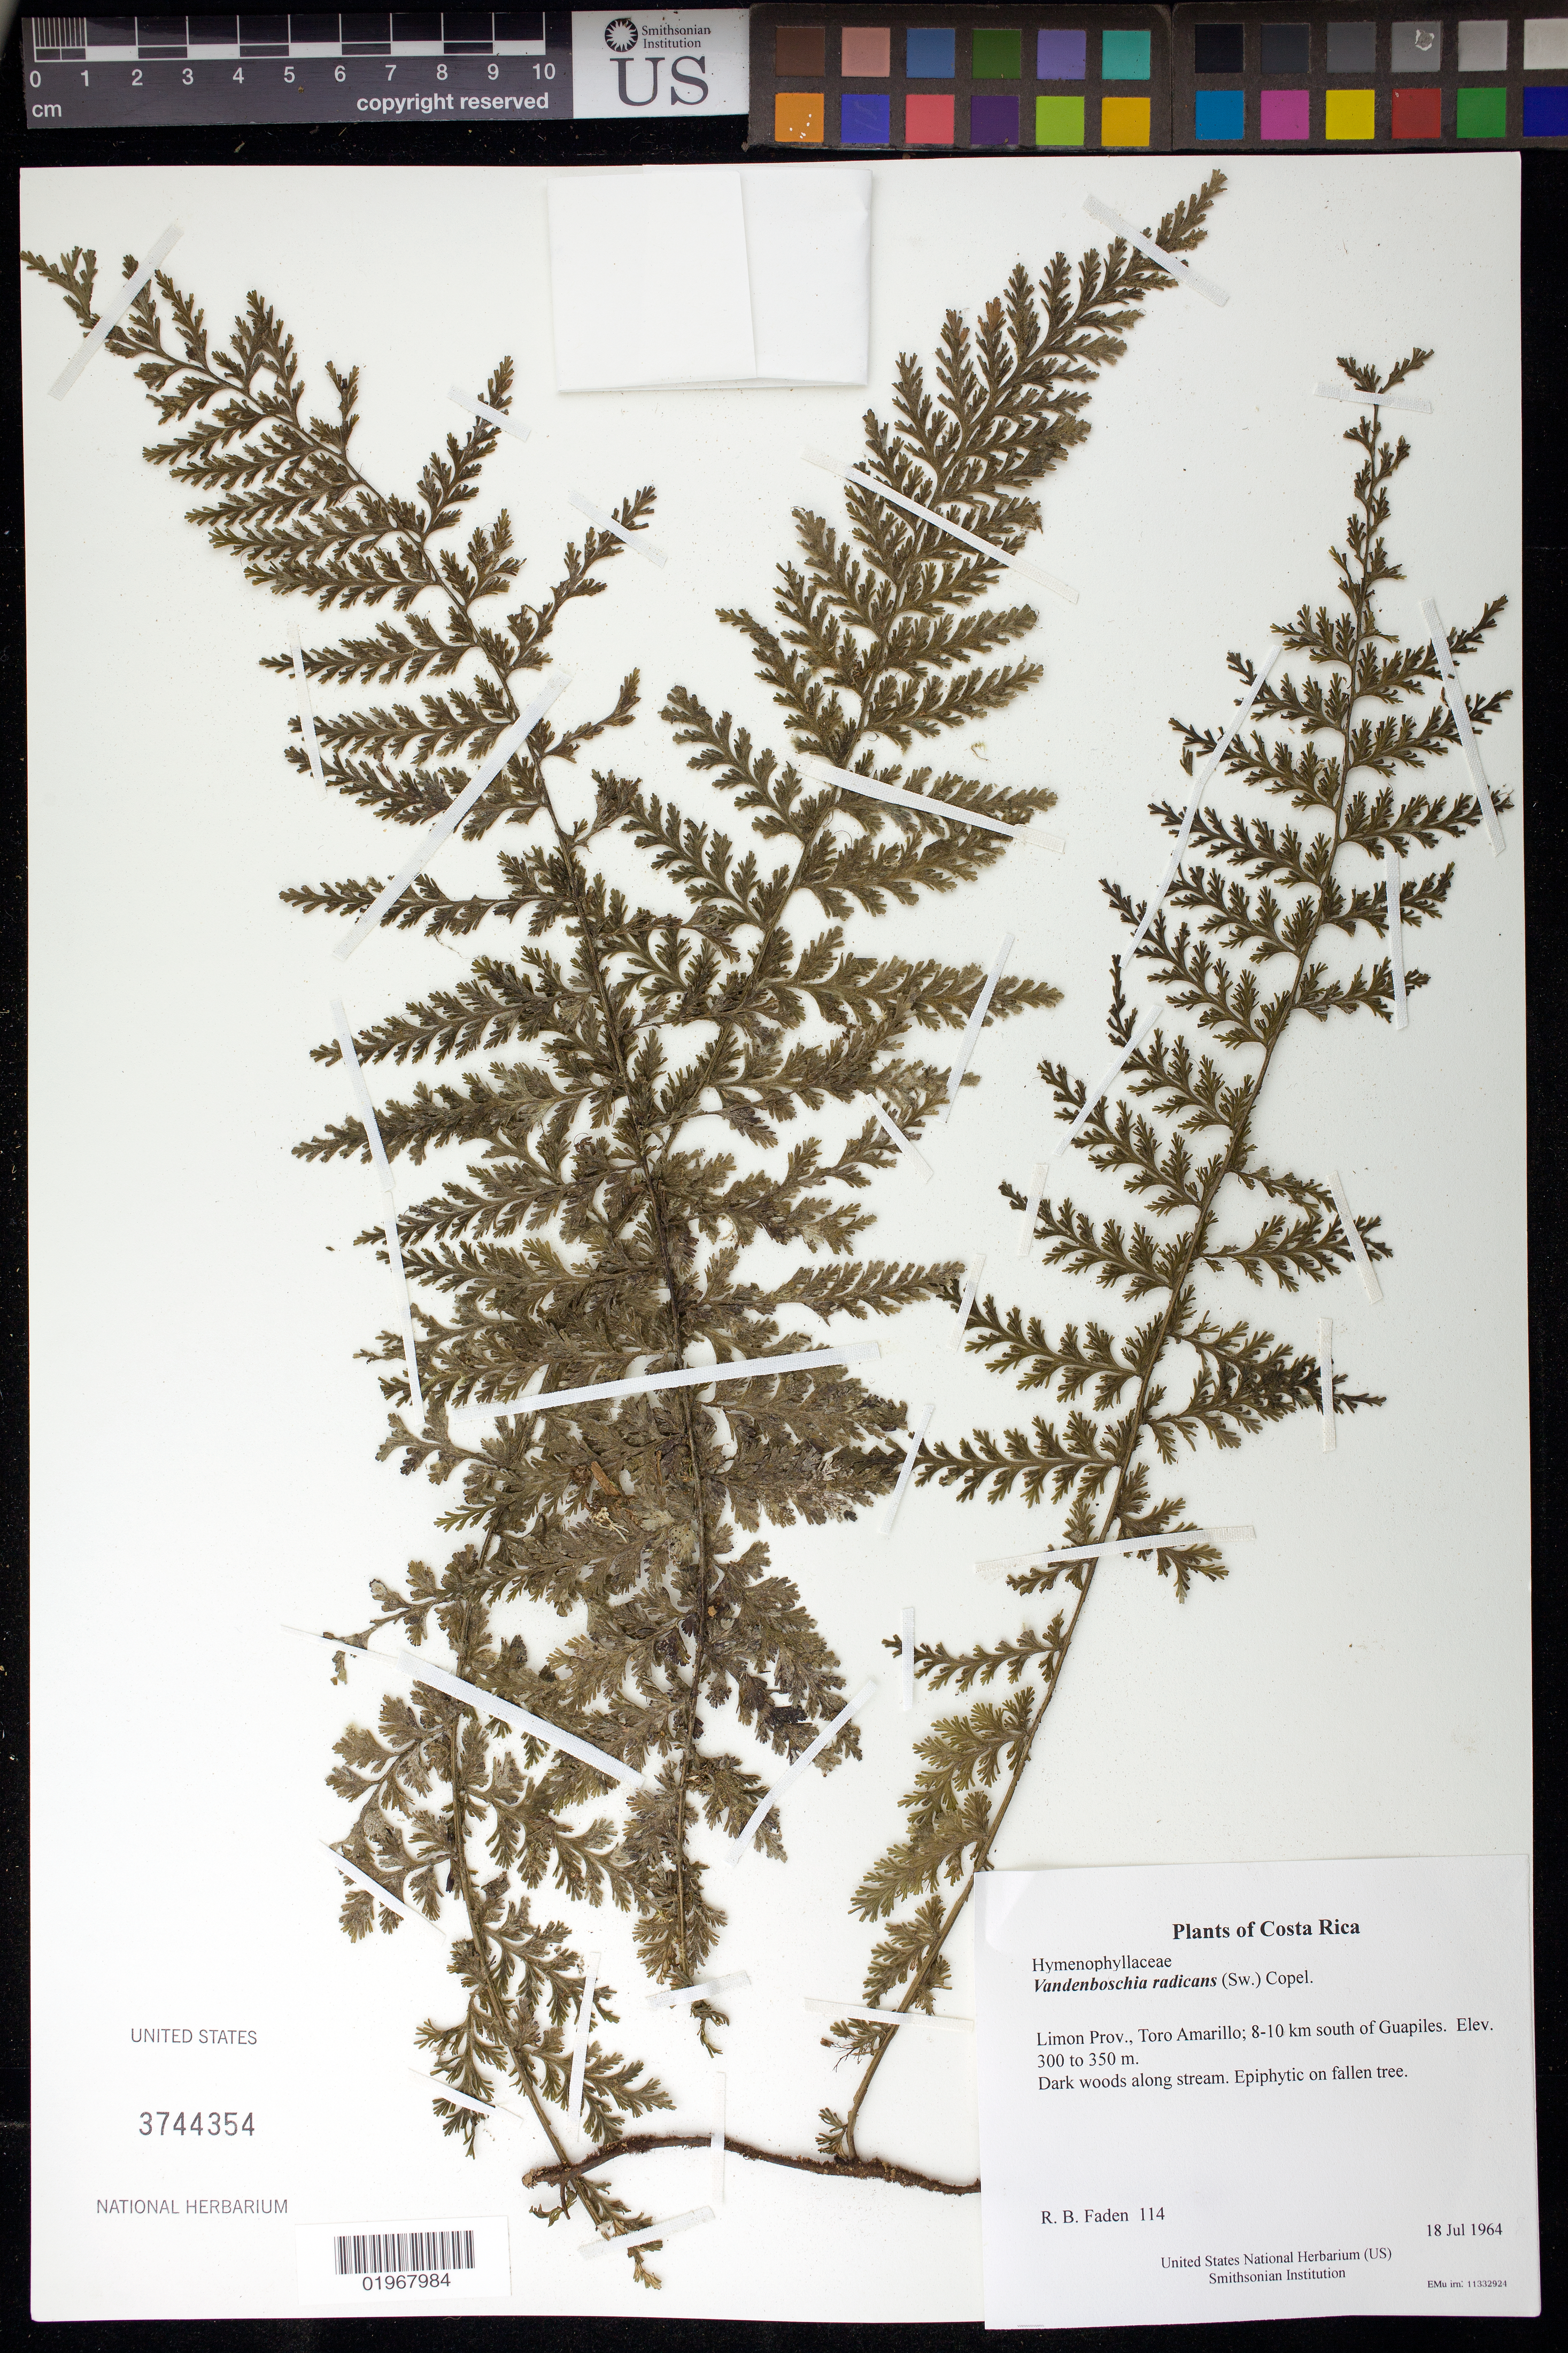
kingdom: Plantae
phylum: Tracheophyta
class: Polypodiopsida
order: Hymenophyllales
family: Hymenophyllaceae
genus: Vandenboschia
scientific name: Vandenboschia radicans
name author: (Sw.) Copel.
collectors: R. B. Faden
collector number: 114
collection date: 1964-07-18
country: Costa Rica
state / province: Limon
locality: Toro Amarillo; 8-10 km south of Guapiles.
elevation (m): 300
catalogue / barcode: US 3744354